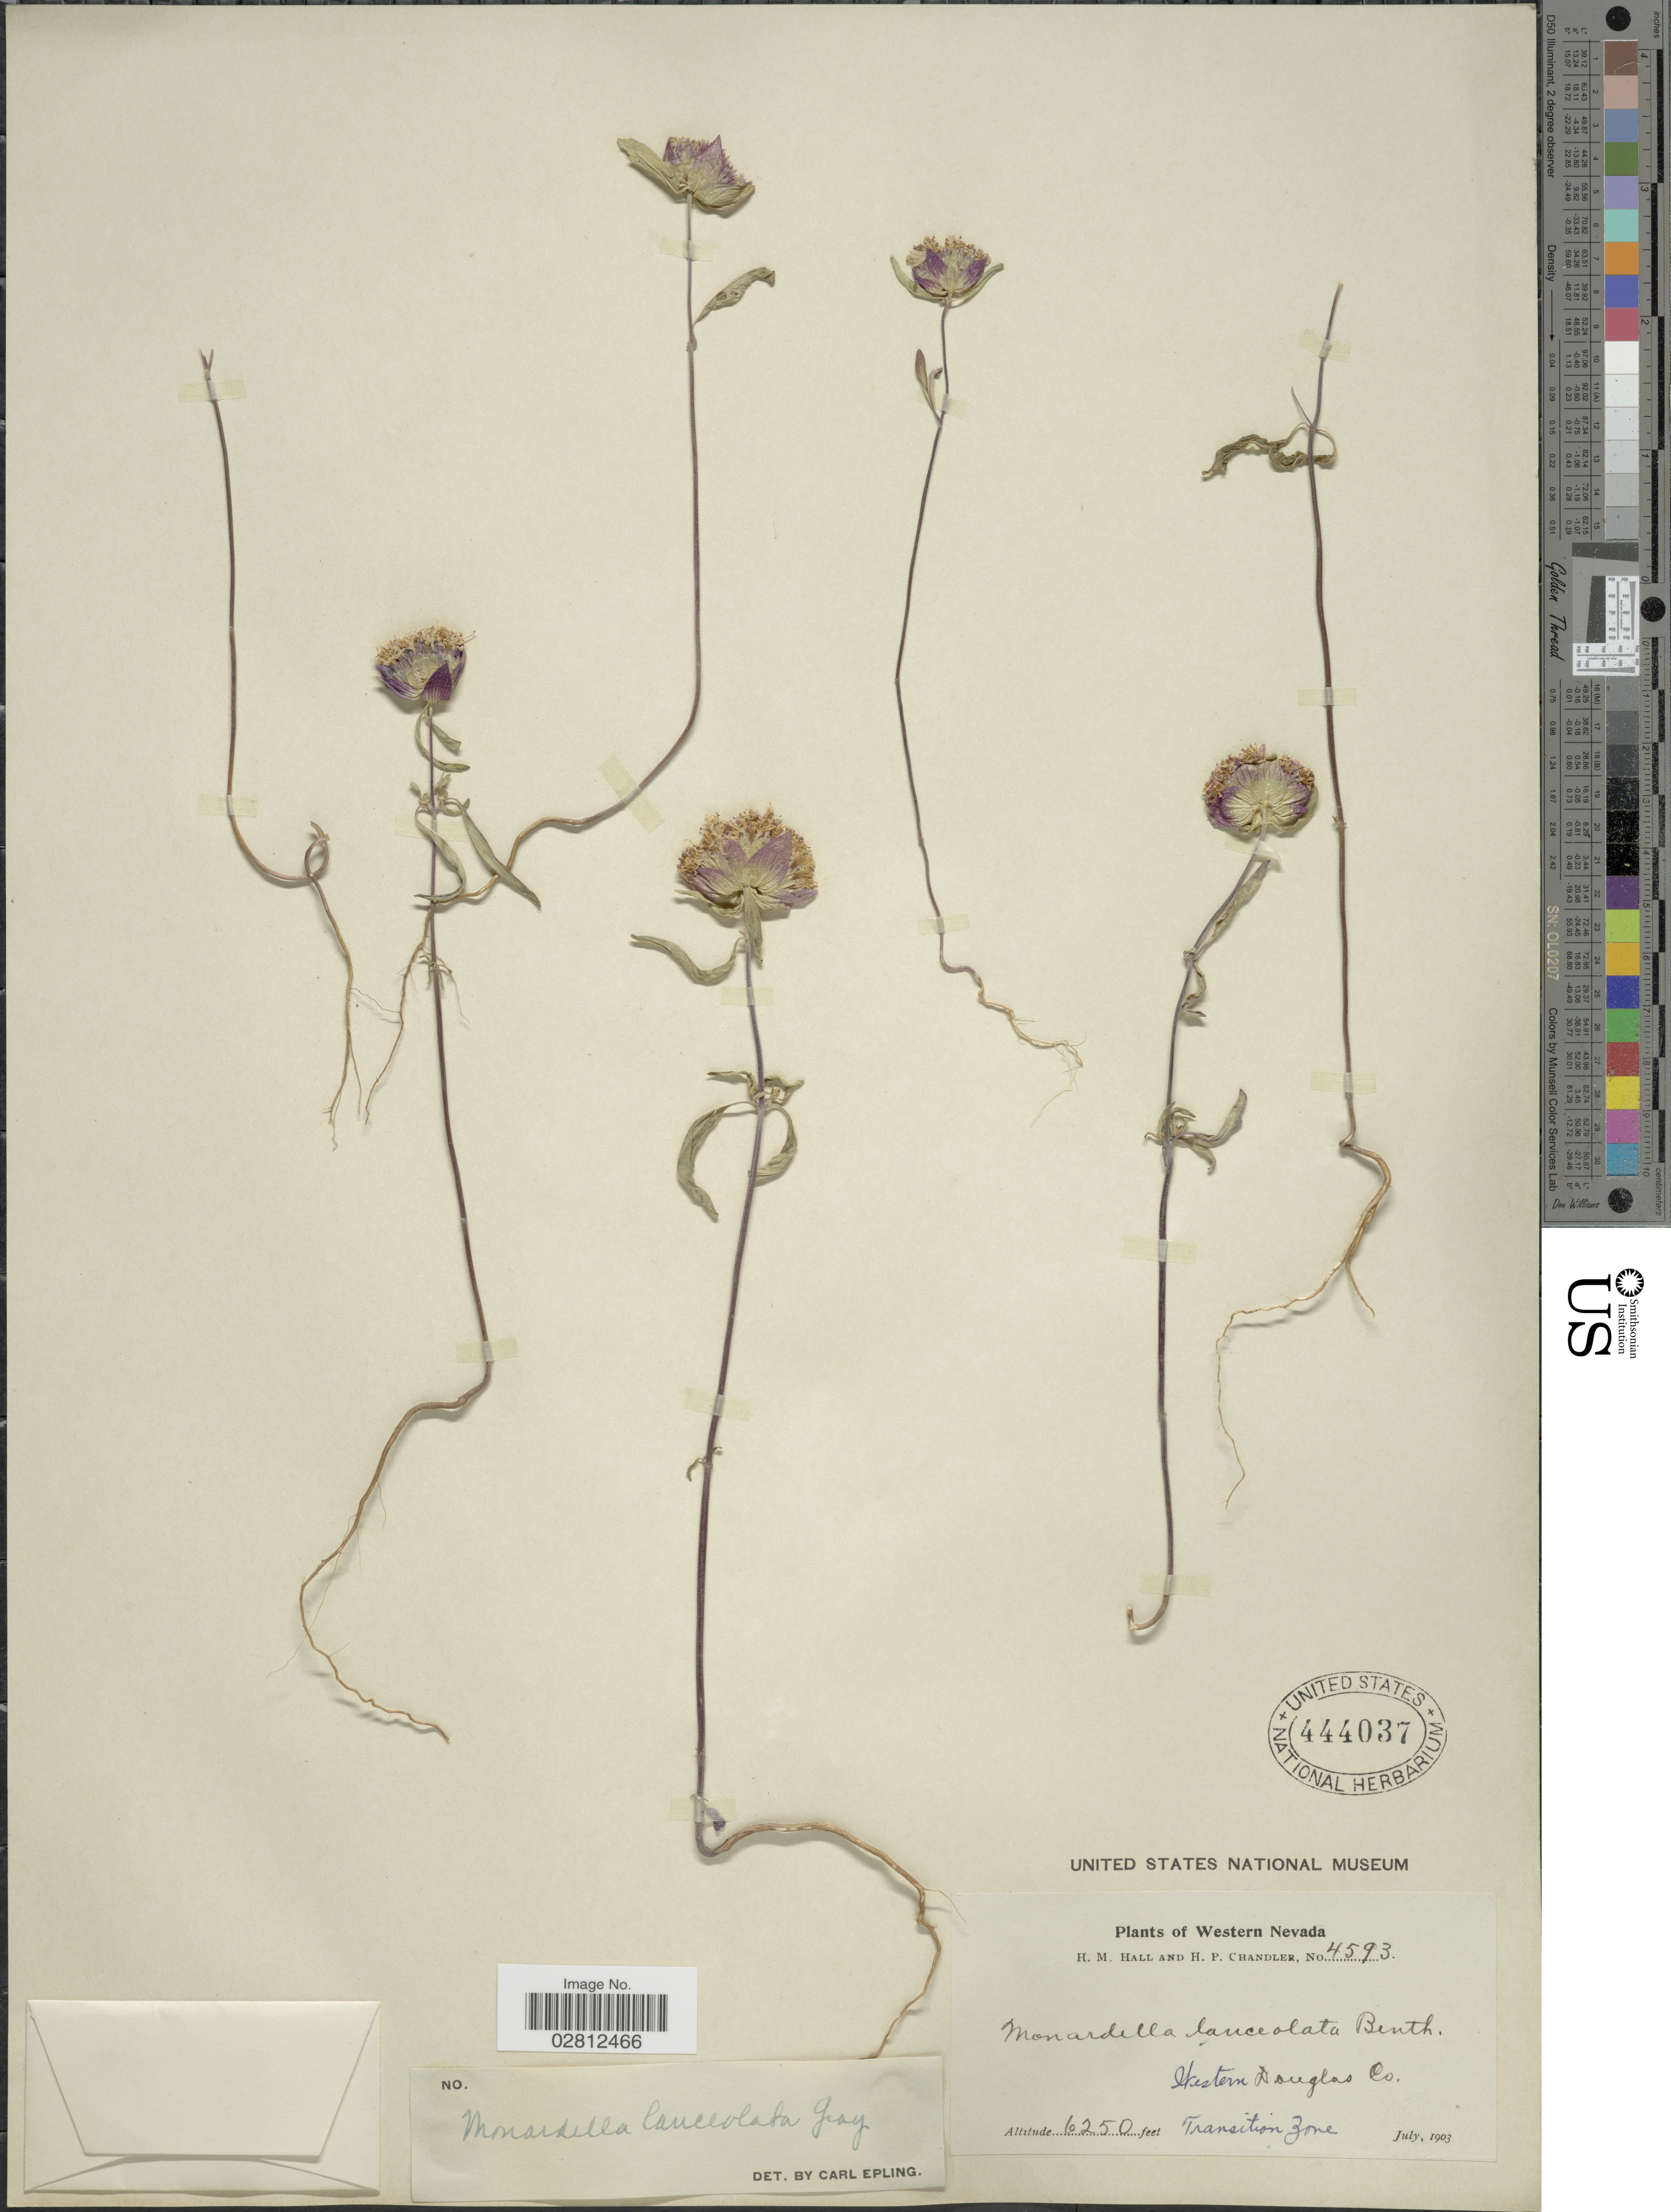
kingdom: Plantae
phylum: Tracheophyta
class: Magnoliopsida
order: Lamiales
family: Lamiaceae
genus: Monardella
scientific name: Monardella lanceolata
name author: A. Gray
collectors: H. M. Hall & H. Chandler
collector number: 4593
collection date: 1903-07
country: United States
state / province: Nevada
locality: Western Nevada, Western Douglas Co, Transition Zone.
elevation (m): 1905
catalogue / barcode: US 444037